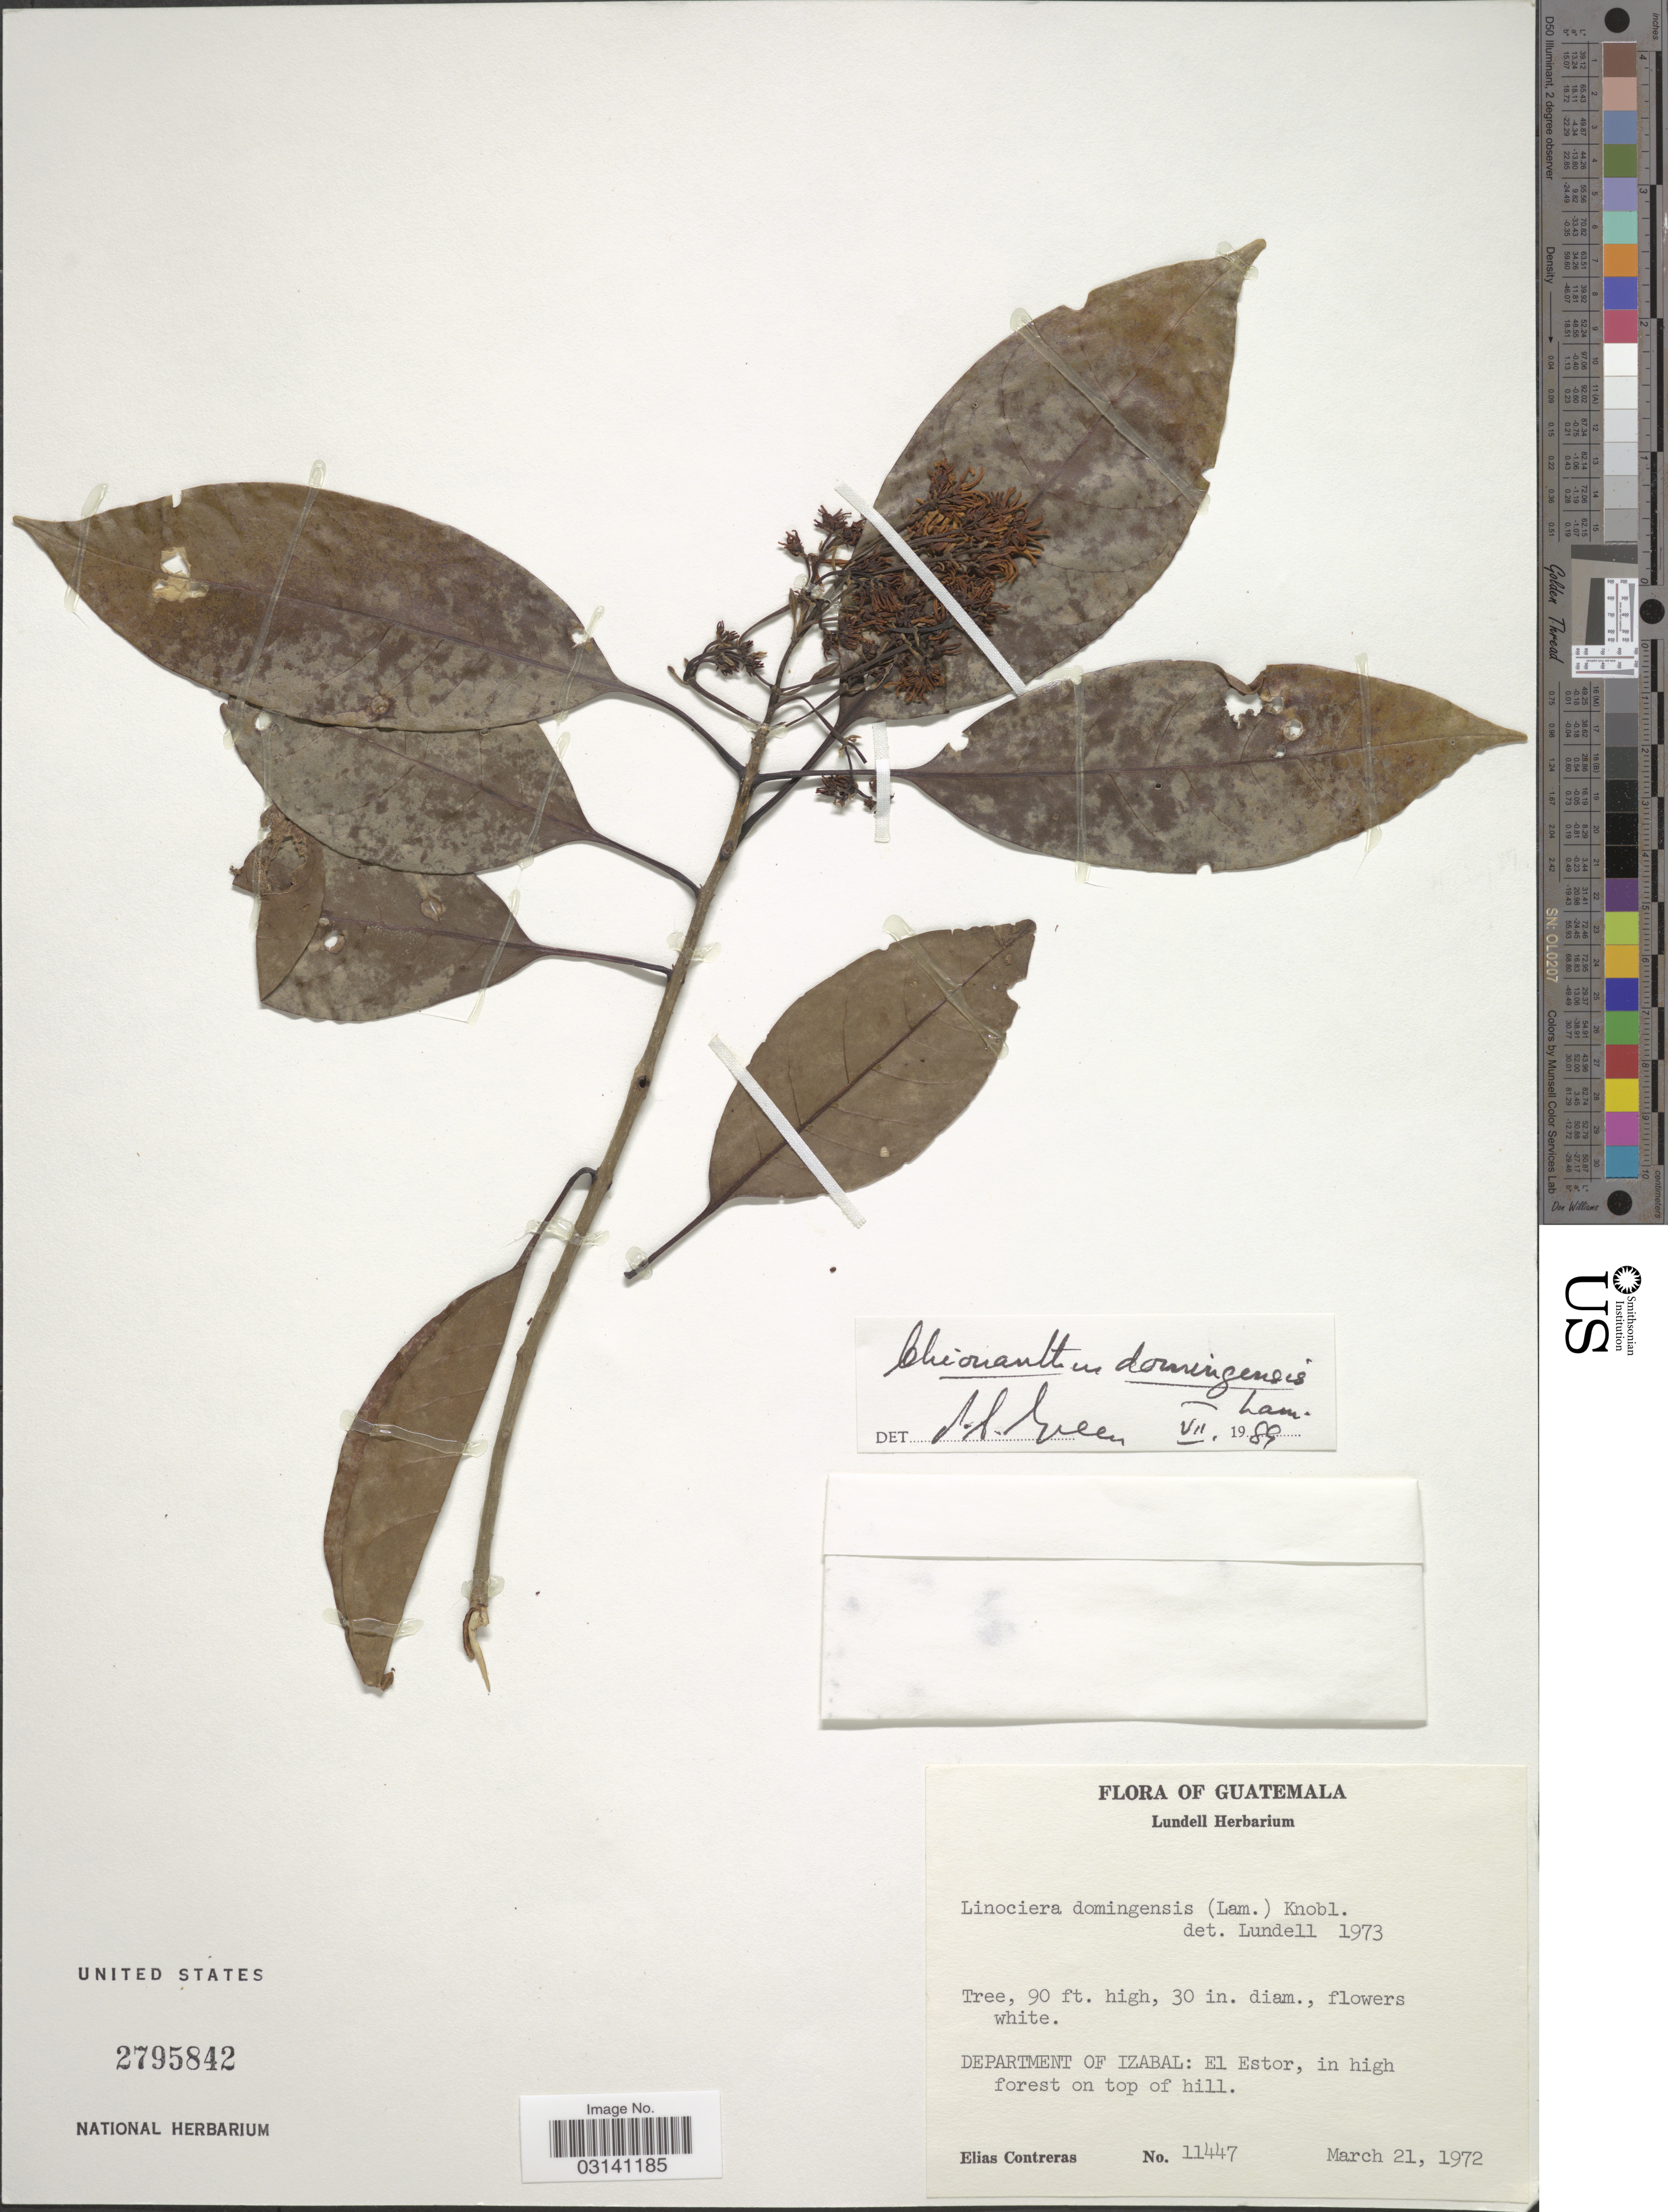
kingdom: Plantae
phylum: Tracheophyta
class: Magnoliopsida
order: Lamiales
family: Oleaceae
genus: Chionanthus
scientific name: Chionanthus domingensis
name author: Lam.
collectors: E. Contreras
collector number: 11447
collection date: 1972-03-21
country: Guatemala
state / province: Izabal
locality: Department of Izabal: El Estor, in high forest on top of hill.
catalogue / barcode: US 2795842